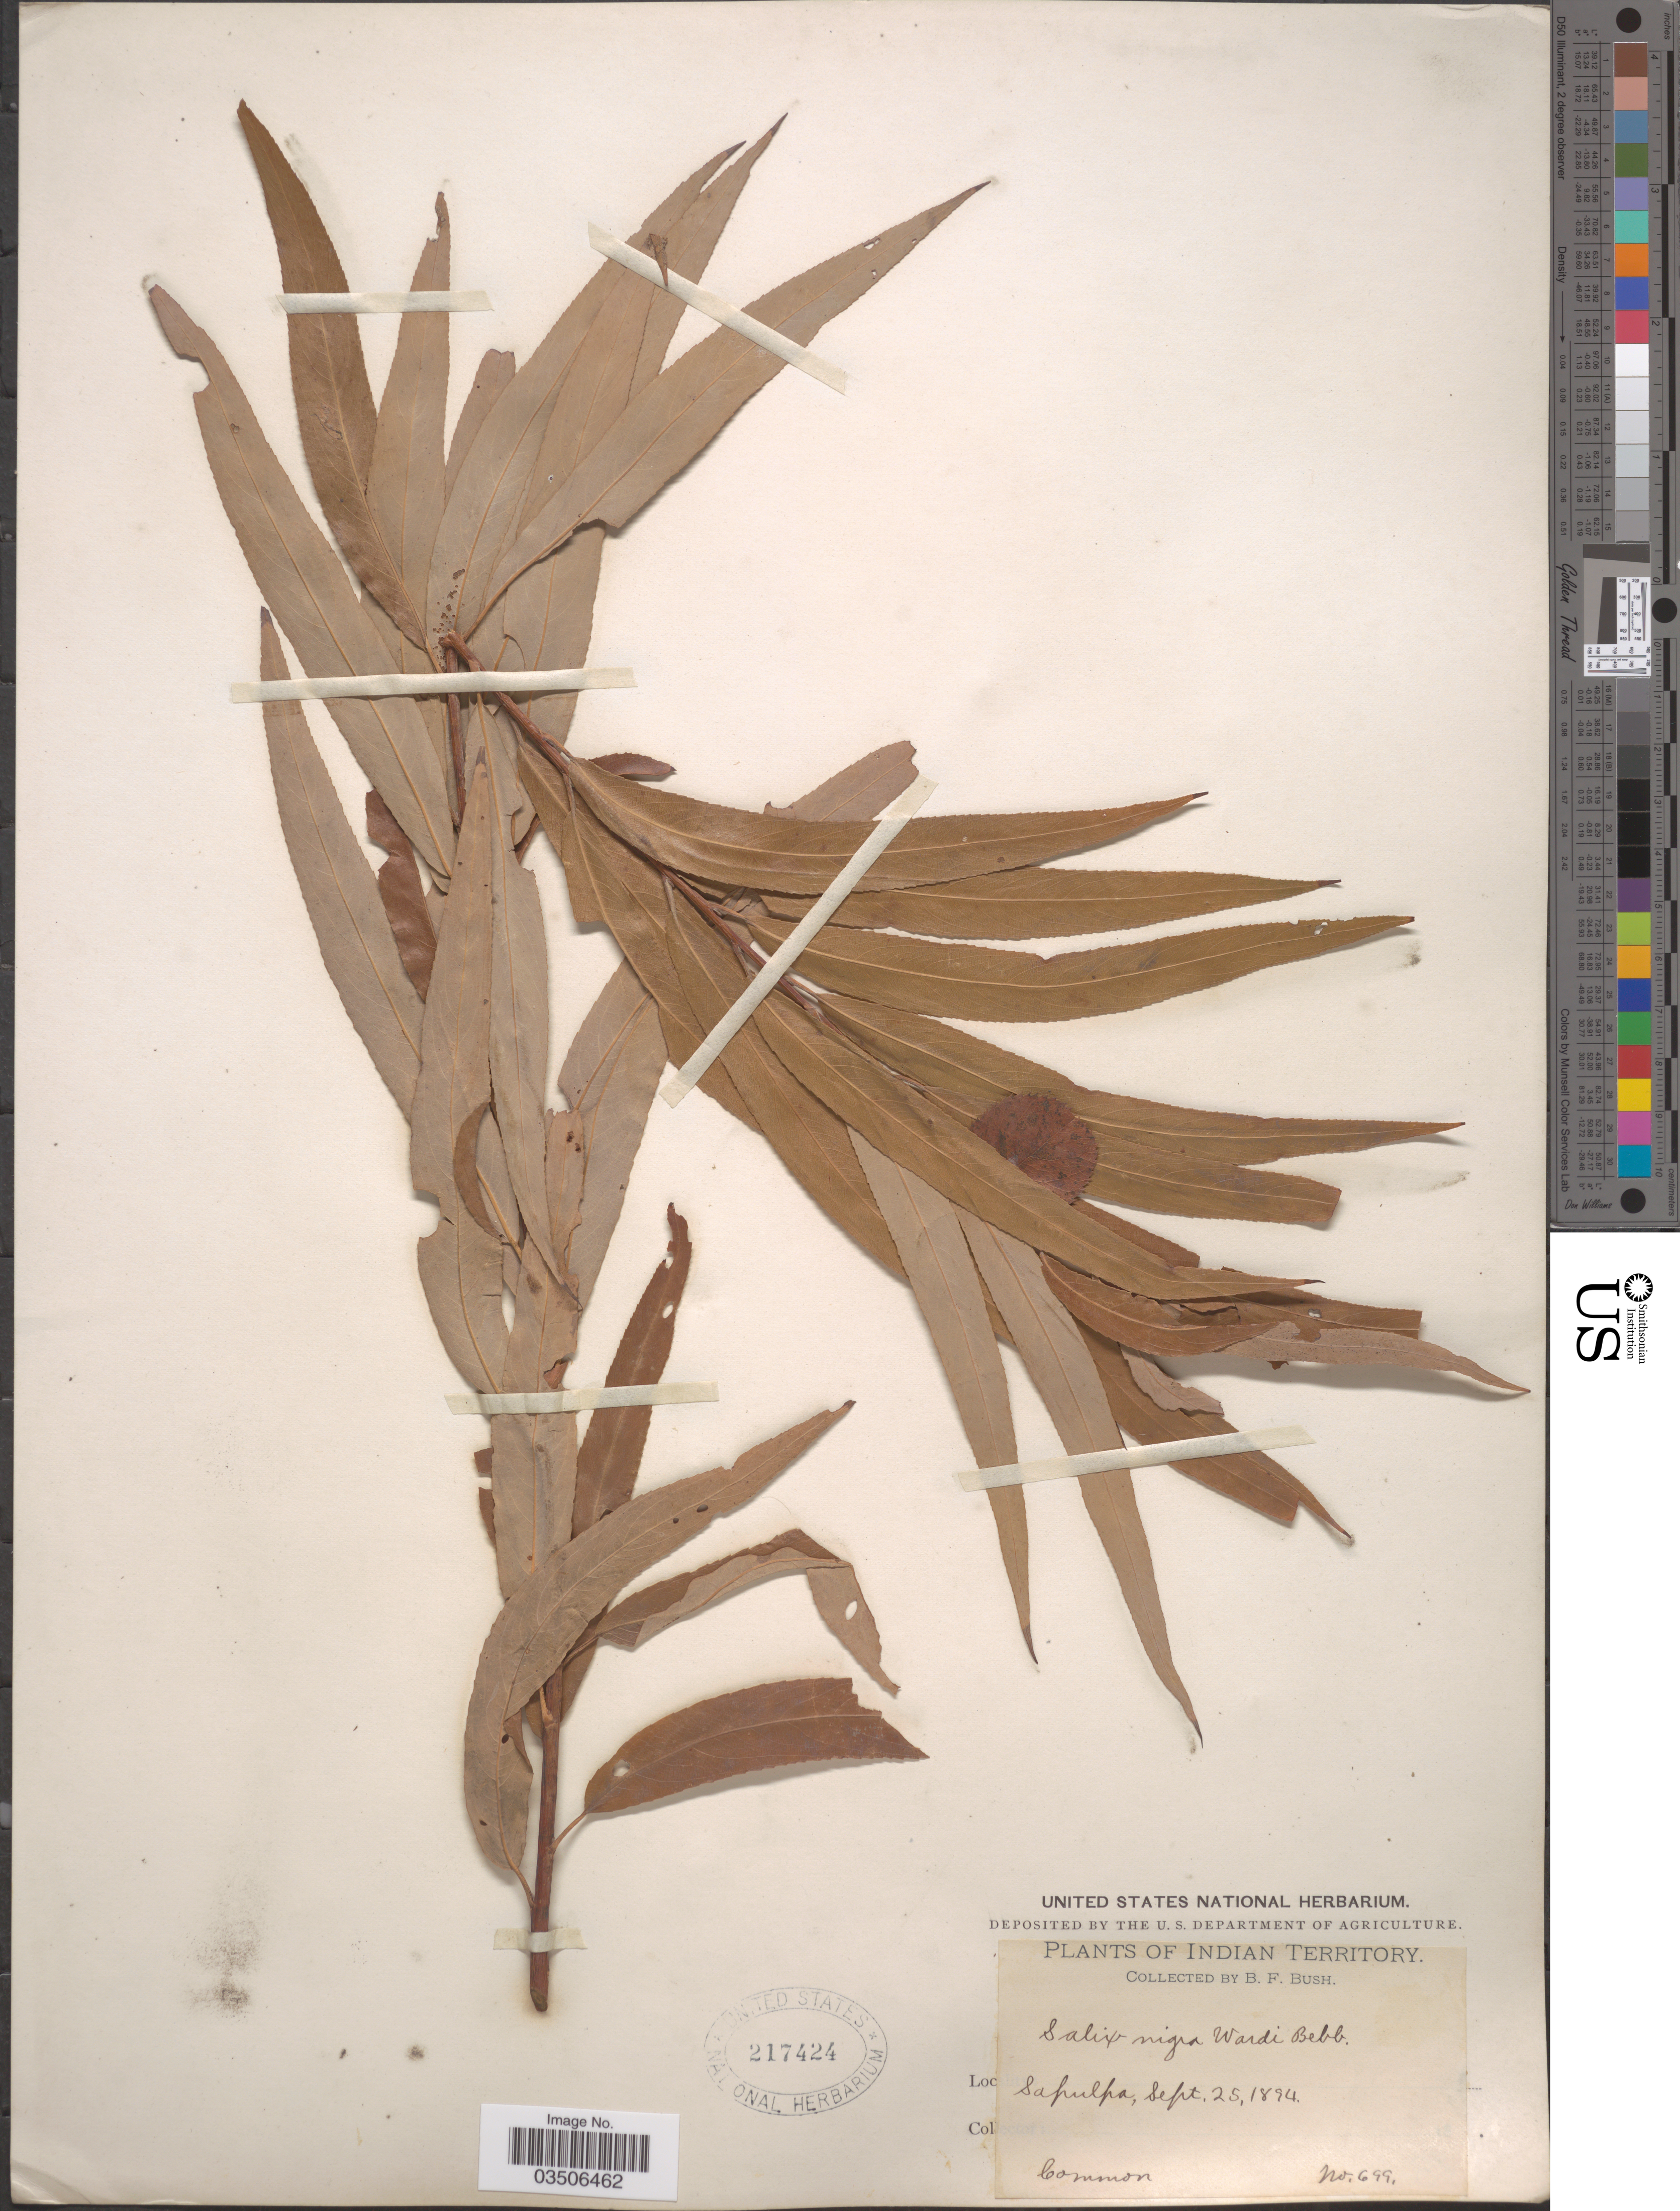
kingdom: Plantae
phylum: Tracheophyta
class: Magnoliopsida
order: Malpighiales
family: Salicaceae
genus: Salix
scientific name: Salix wardii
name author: Bebb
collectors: B. F. Bush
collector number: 699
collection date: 1894-09-25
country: United States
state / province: Oklahoma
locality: Indian Territory. Sapulpa.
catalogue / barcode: US 217424